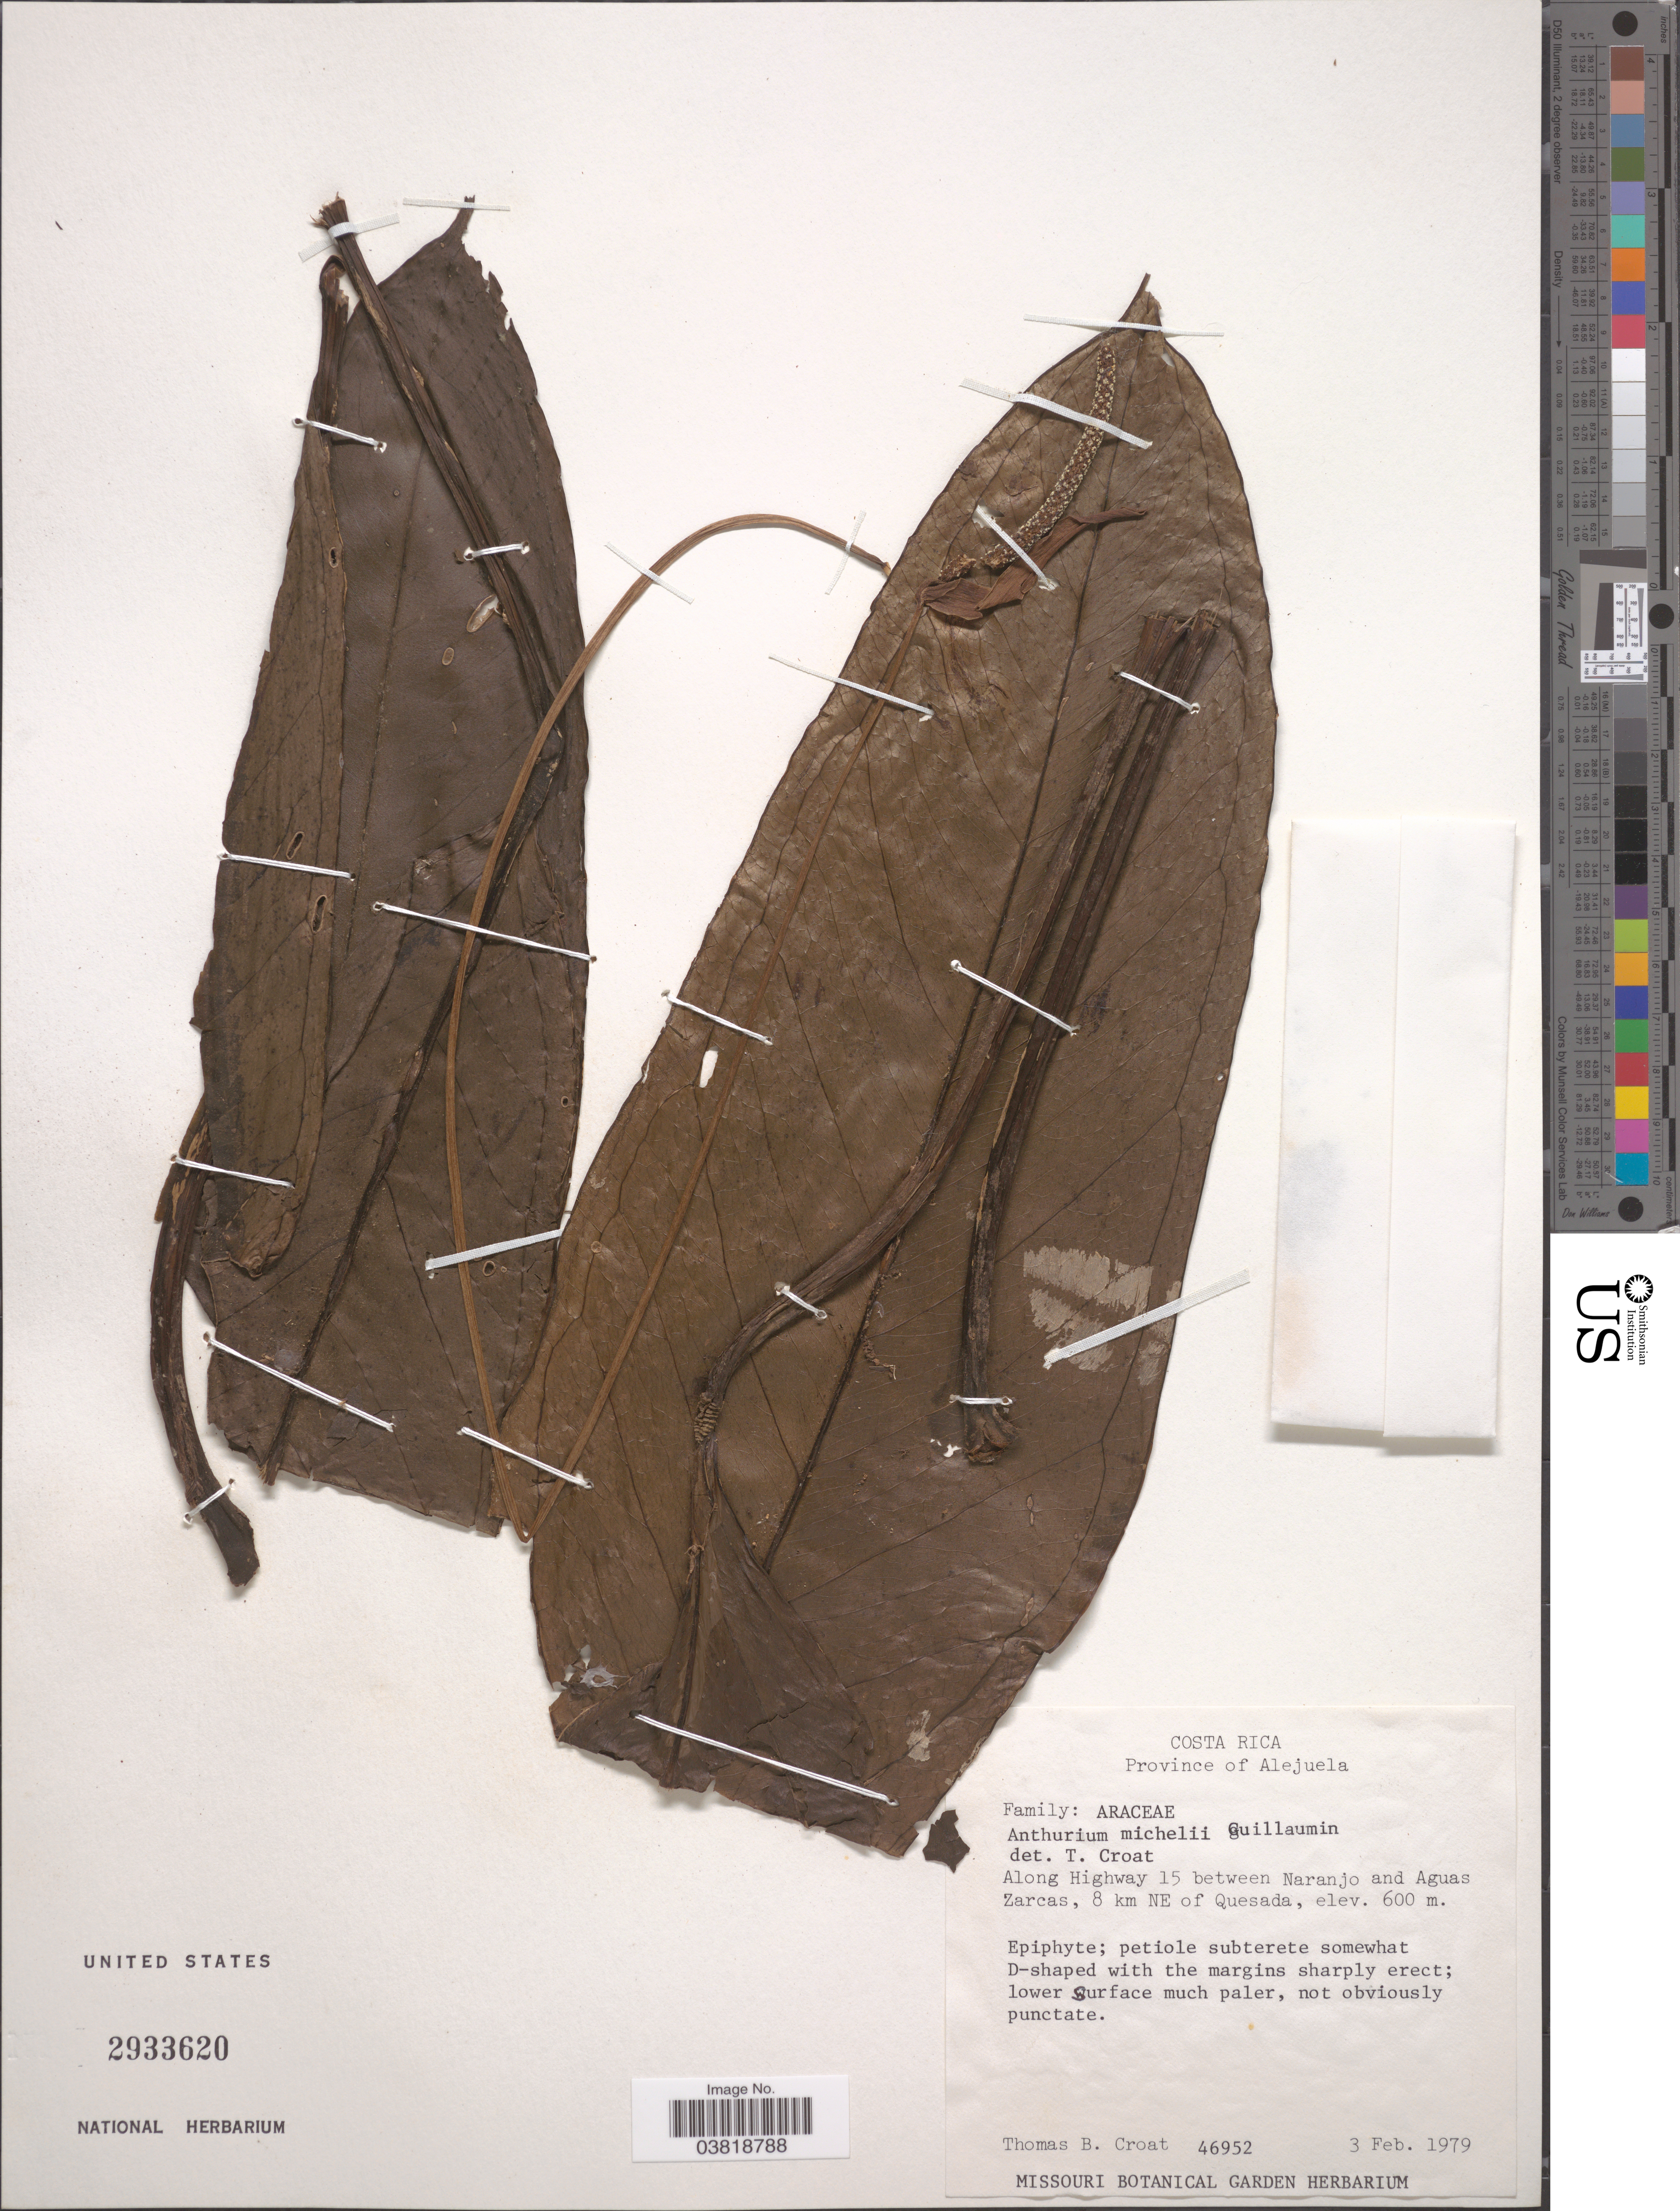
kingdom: Plantae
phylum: Tracheophyta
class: Liliopsida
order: Alismatales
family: Araceae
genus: Anthurium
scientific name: Anthurium michelii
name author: Guillaumin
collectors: T. B. Croat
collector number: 46952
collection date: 1979-02-03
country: Costa Rica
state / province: Alajuela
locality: Along Highway 15 between Naranjo and Aguas Zarcas, 8 km NE of Quesada.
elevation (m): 600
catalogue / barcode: US 2933620